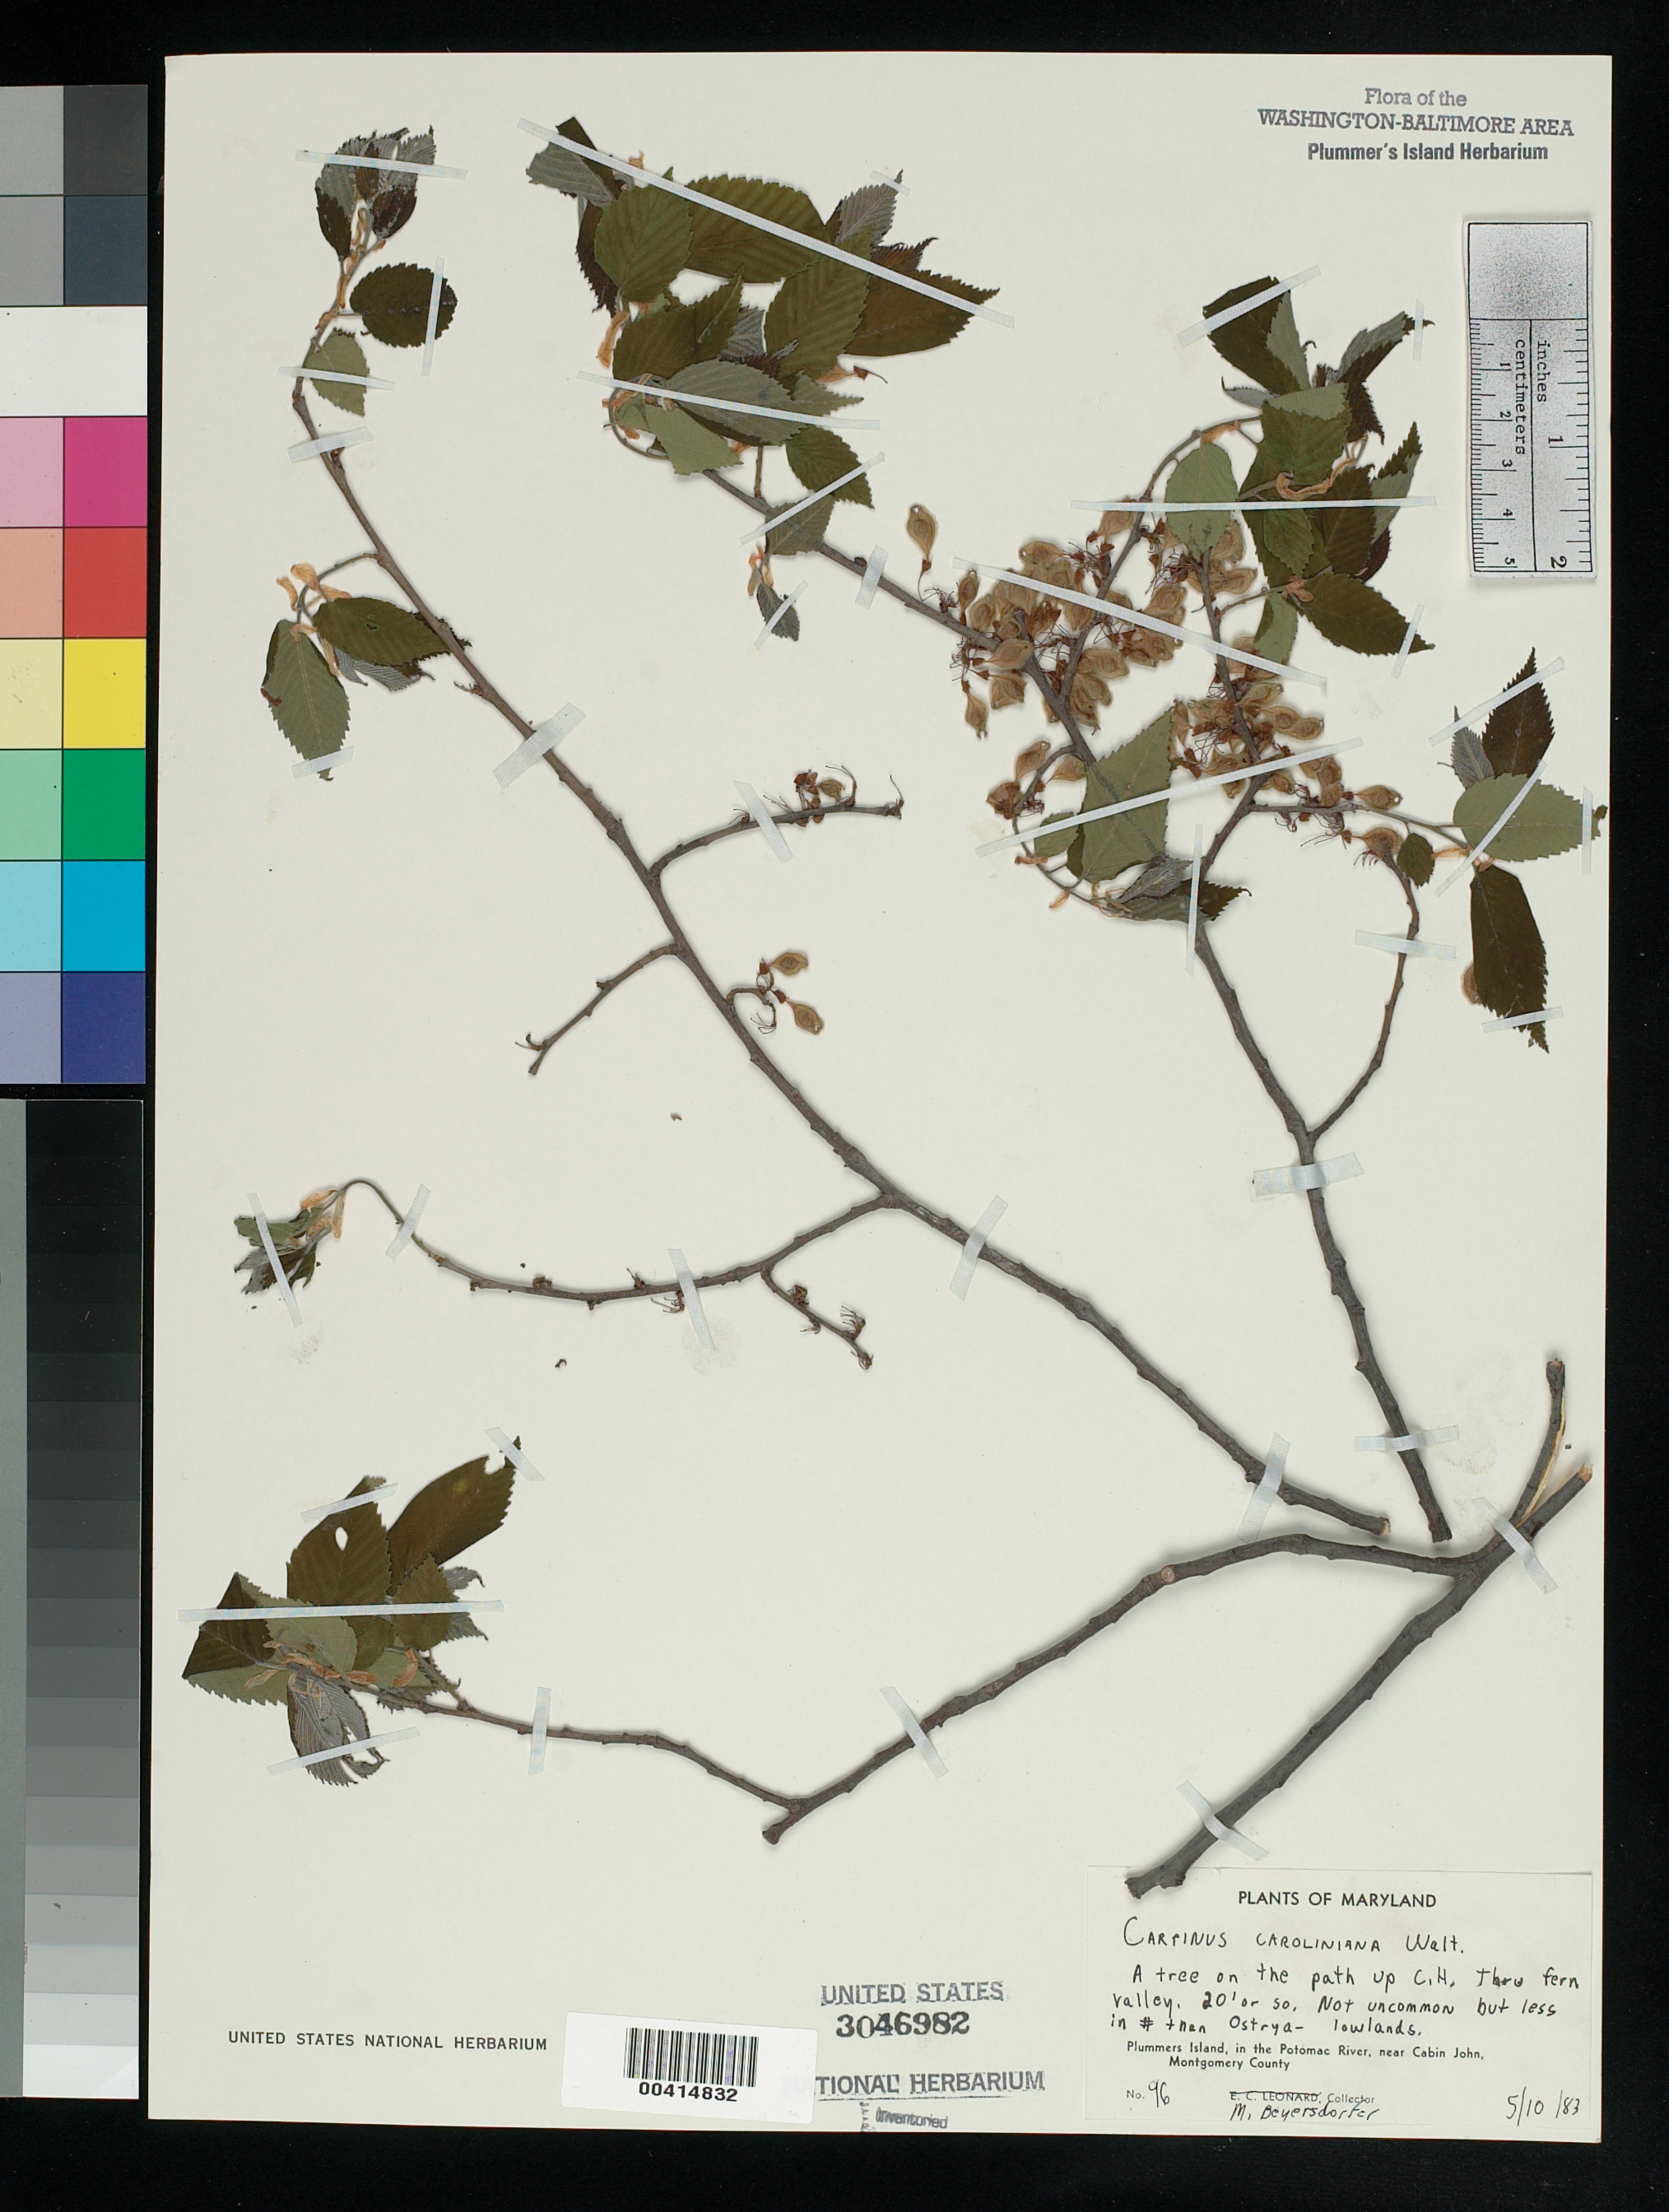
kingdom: Plantae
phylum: Tracheophyta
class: Magnoliopsida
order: Rosales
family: Ulmaceae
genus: Ulmus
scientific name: Ulmus americana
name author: L.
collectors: M. Beyersdorfer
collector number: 96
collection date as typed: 10 May 1983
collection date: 1983-05-10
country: United States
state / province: Maryland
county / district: Montgomery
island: Plummers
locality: Plummer's Island; on path up to Cabin Hill Through Fern Valley C. & O. Canal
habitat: Lowlands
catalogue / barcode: US 3046982